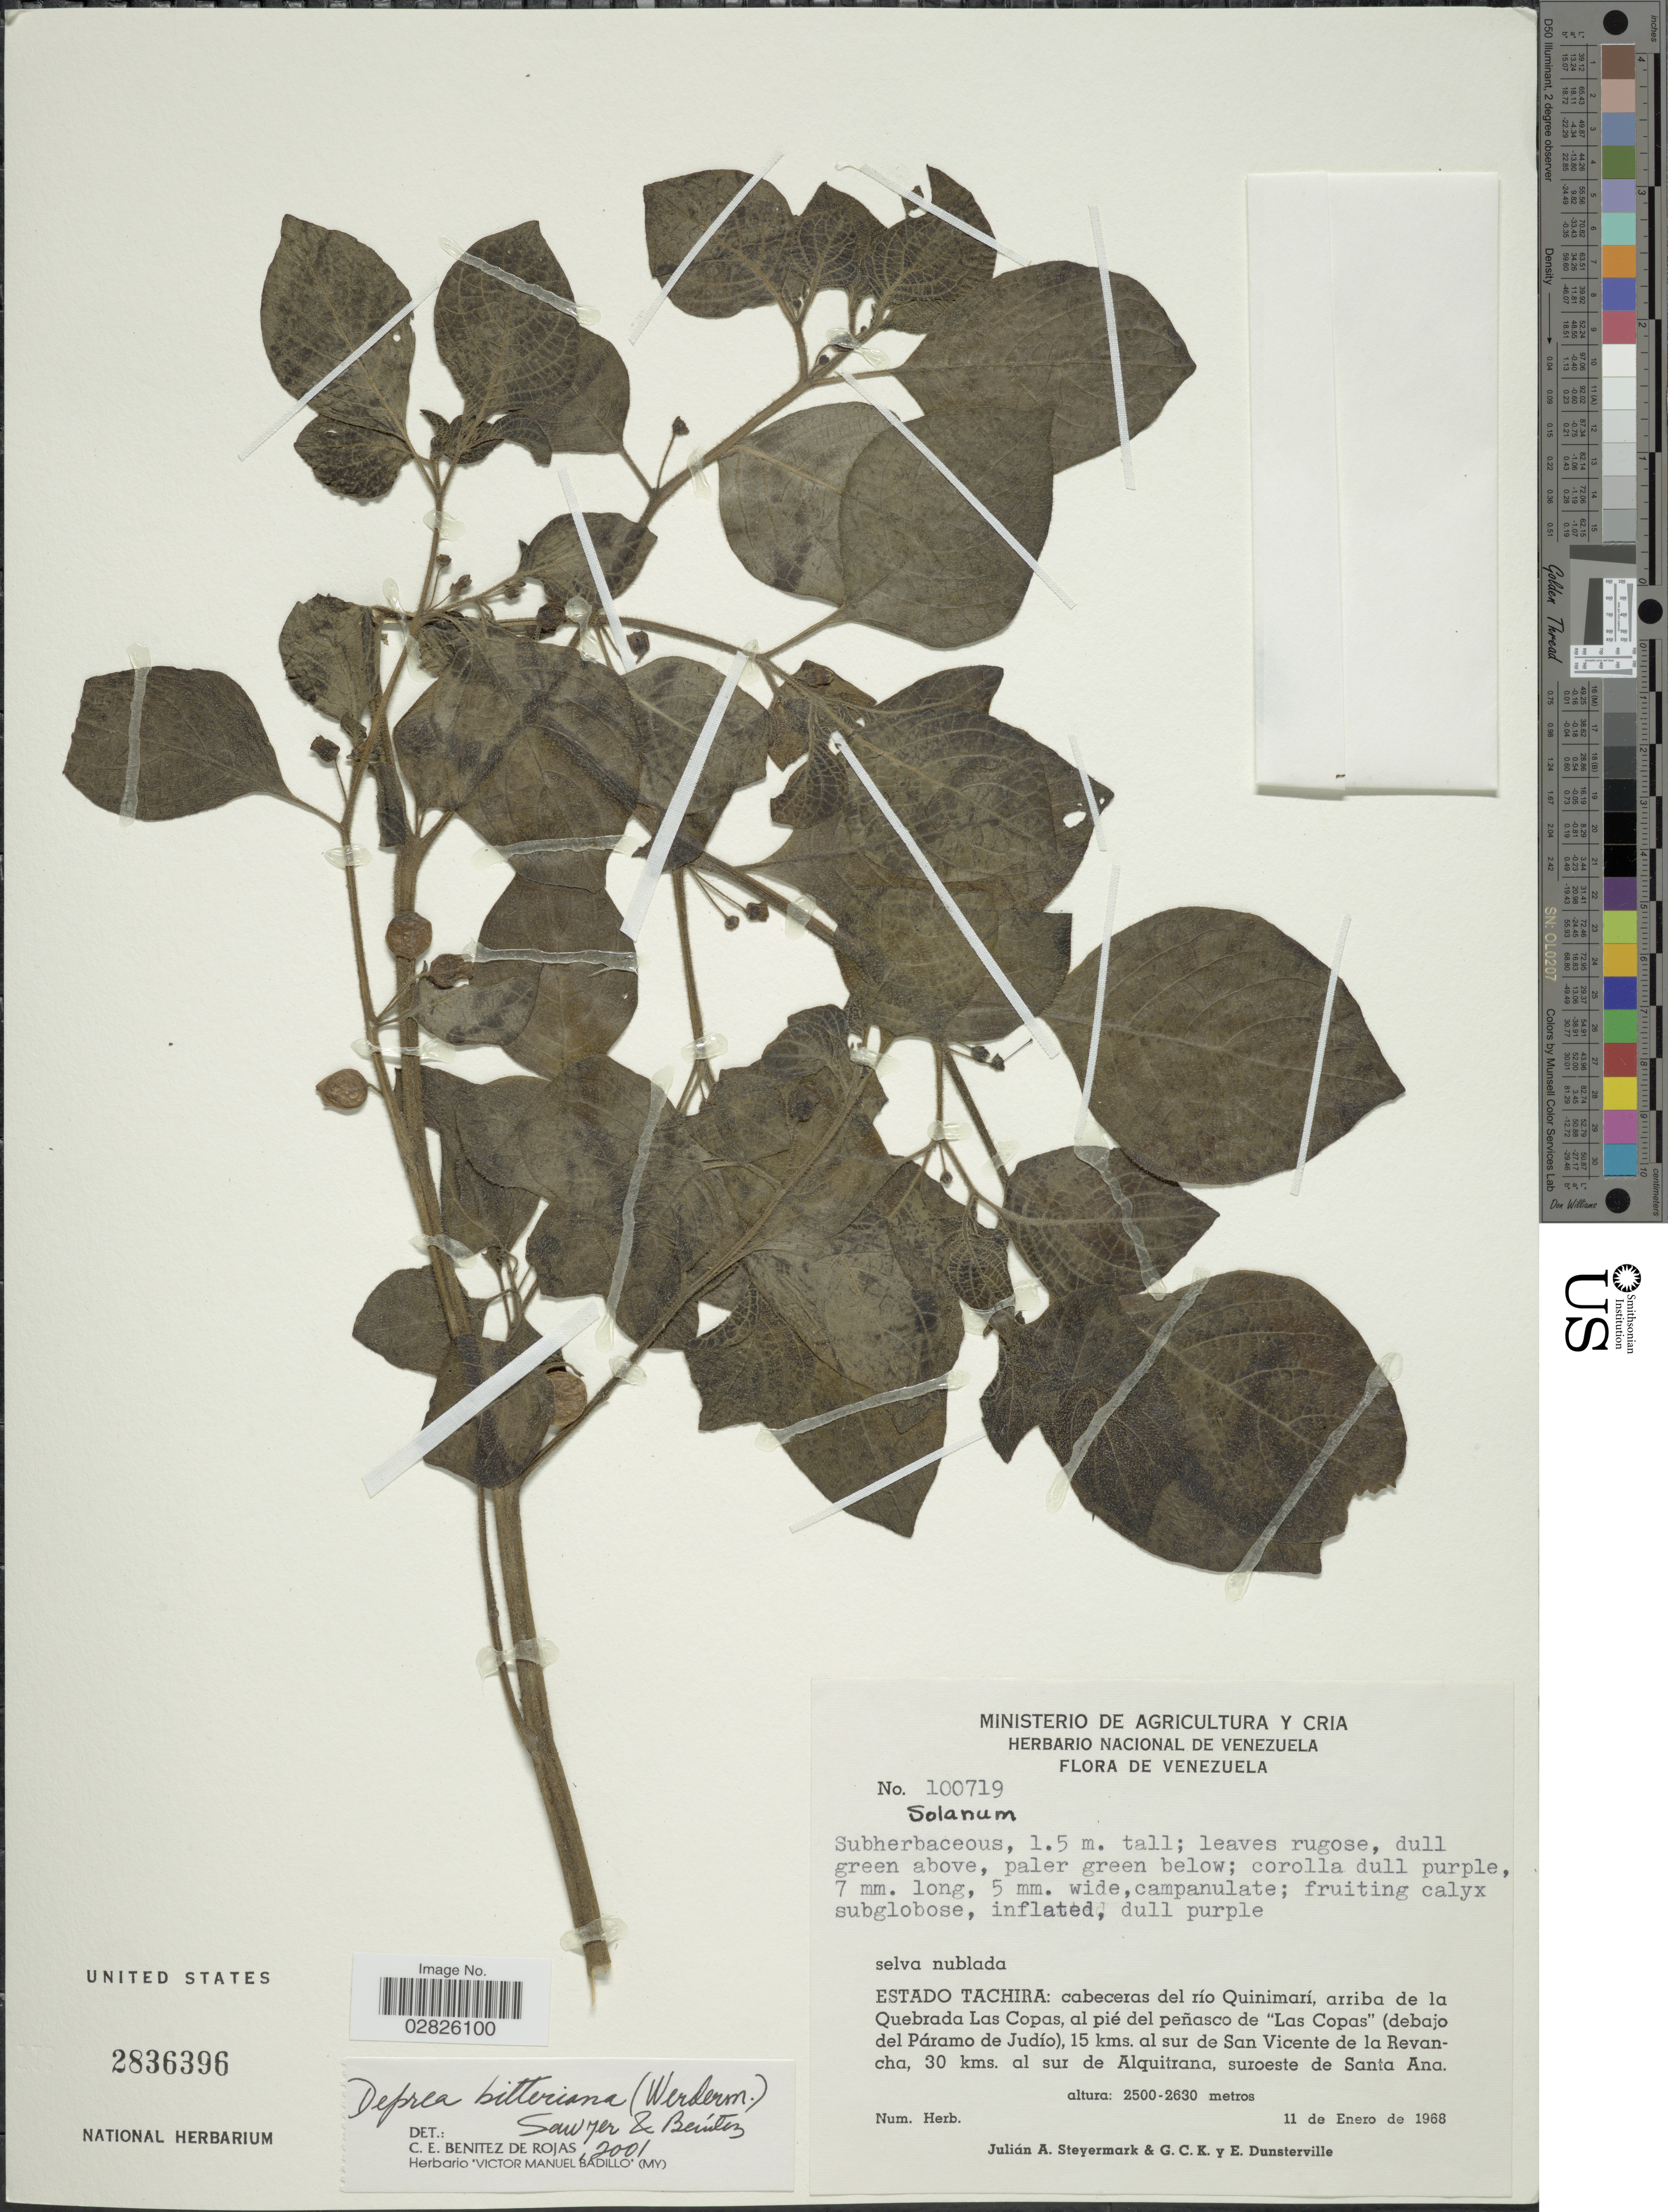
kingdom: Plantae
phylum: Tracheophyta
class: Magnoliopsida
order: Solanales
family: Solanaceae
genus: Deprea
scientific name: Deprea bitteriana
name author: (Werderm.) Sawyer & Benítez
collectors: J. Steyermark, G. C. K. Dunsterville & E. Dunsterville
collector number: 100719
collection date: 1968-01-11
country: Venezuela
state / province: Tachira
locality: Estado Tachira: cabeceras del río Quinimarí, arriba de la Quebrada Las Copas, al pié del peñasco de "Las Copas" (debajo del Páramo de Judío), 15 kms. al sur de San Vicente de la Revancha, 30 kms. al sur de Alquitrana, suroeste de Santa Ana.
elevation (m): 2500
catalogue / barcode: US 2836396